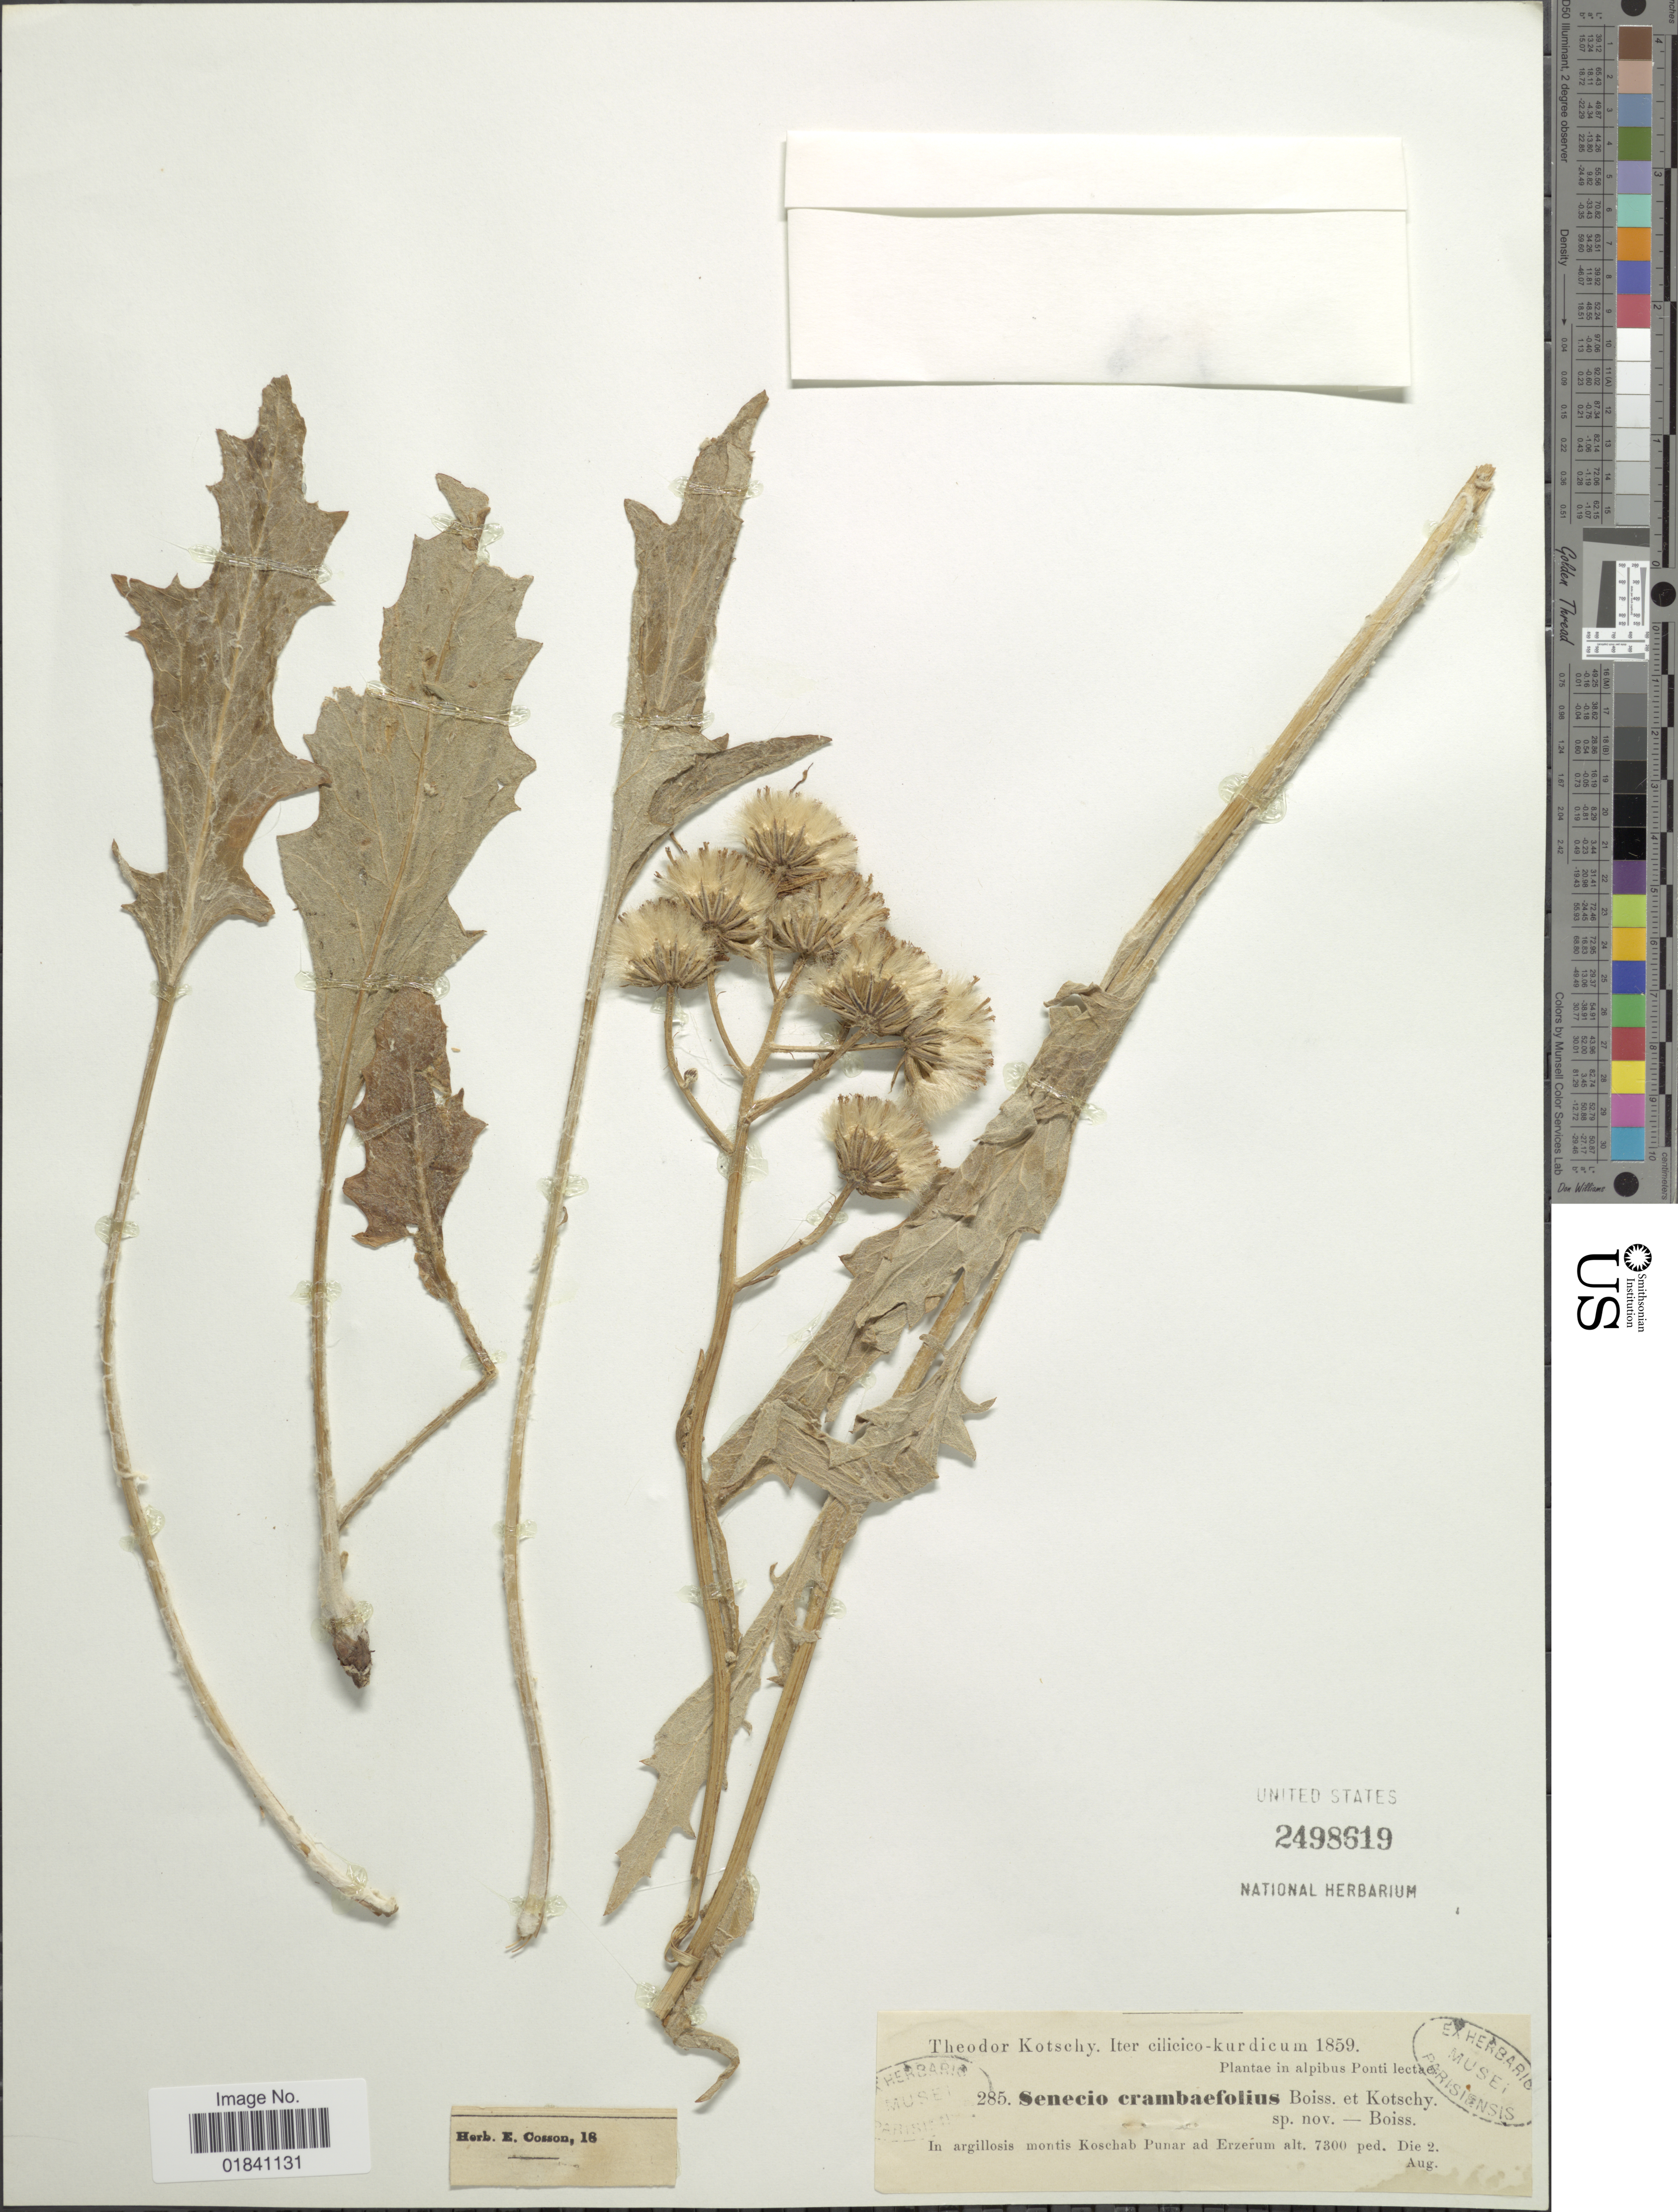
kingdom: Plantae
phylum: Tracheophyta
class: Magnoliopsida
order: Asterales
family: Asteraceae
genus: Senecio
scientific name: Senecio crambefolius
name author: Boiss. & Kotschy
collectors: K. G. Kotschy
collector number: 285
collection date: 1859-08-02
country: Turkey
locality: Cilicico-kurdicum. alpibus Ponti. In argillosis montis Koschab Punar ad Erzerum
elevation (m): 2225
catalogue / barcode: US 2498619